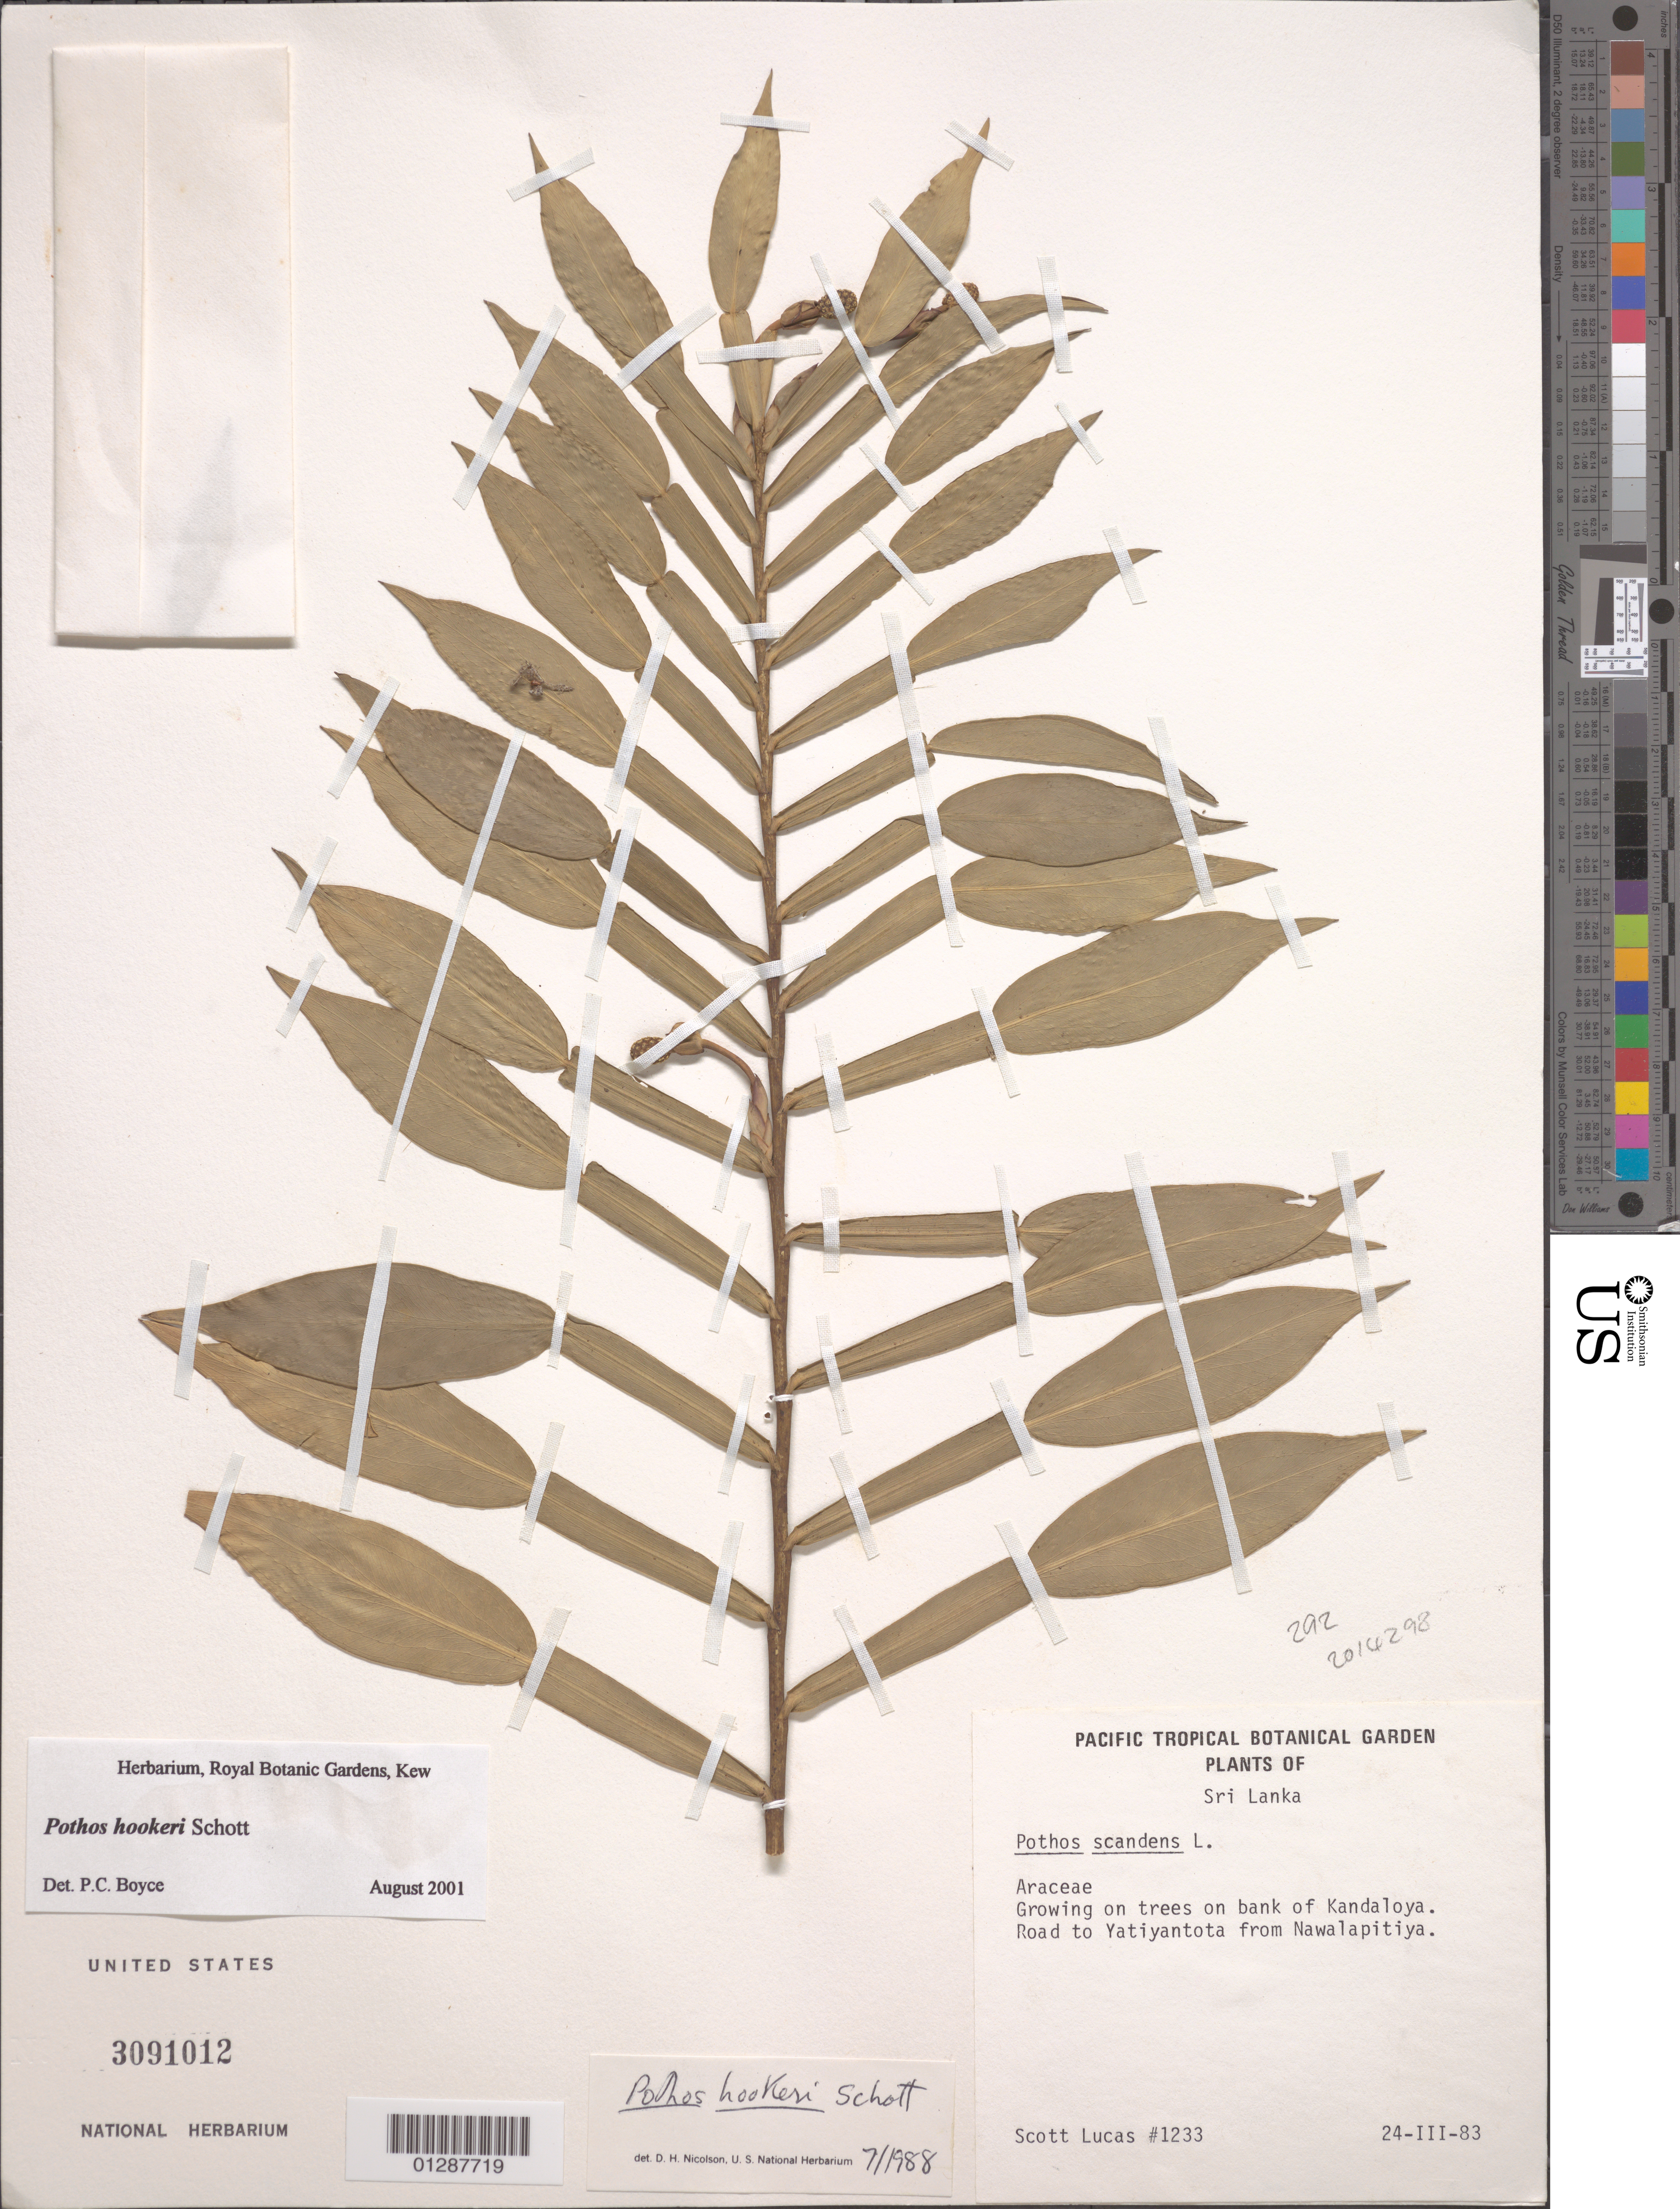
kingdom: Plantae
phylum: Tracheophyta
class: Liliopsida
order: Alismatales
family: Araceae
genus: Pothos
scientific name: Pothos hookeri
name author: Schott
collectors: S. Lucas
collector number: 1233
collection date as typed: Transcribed d/m/y: 24/3/83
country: Sri Lanka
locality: On bank of Kandaloya. Road to Yatiyantota from Nawalapitiya.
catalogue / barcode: US 3091012